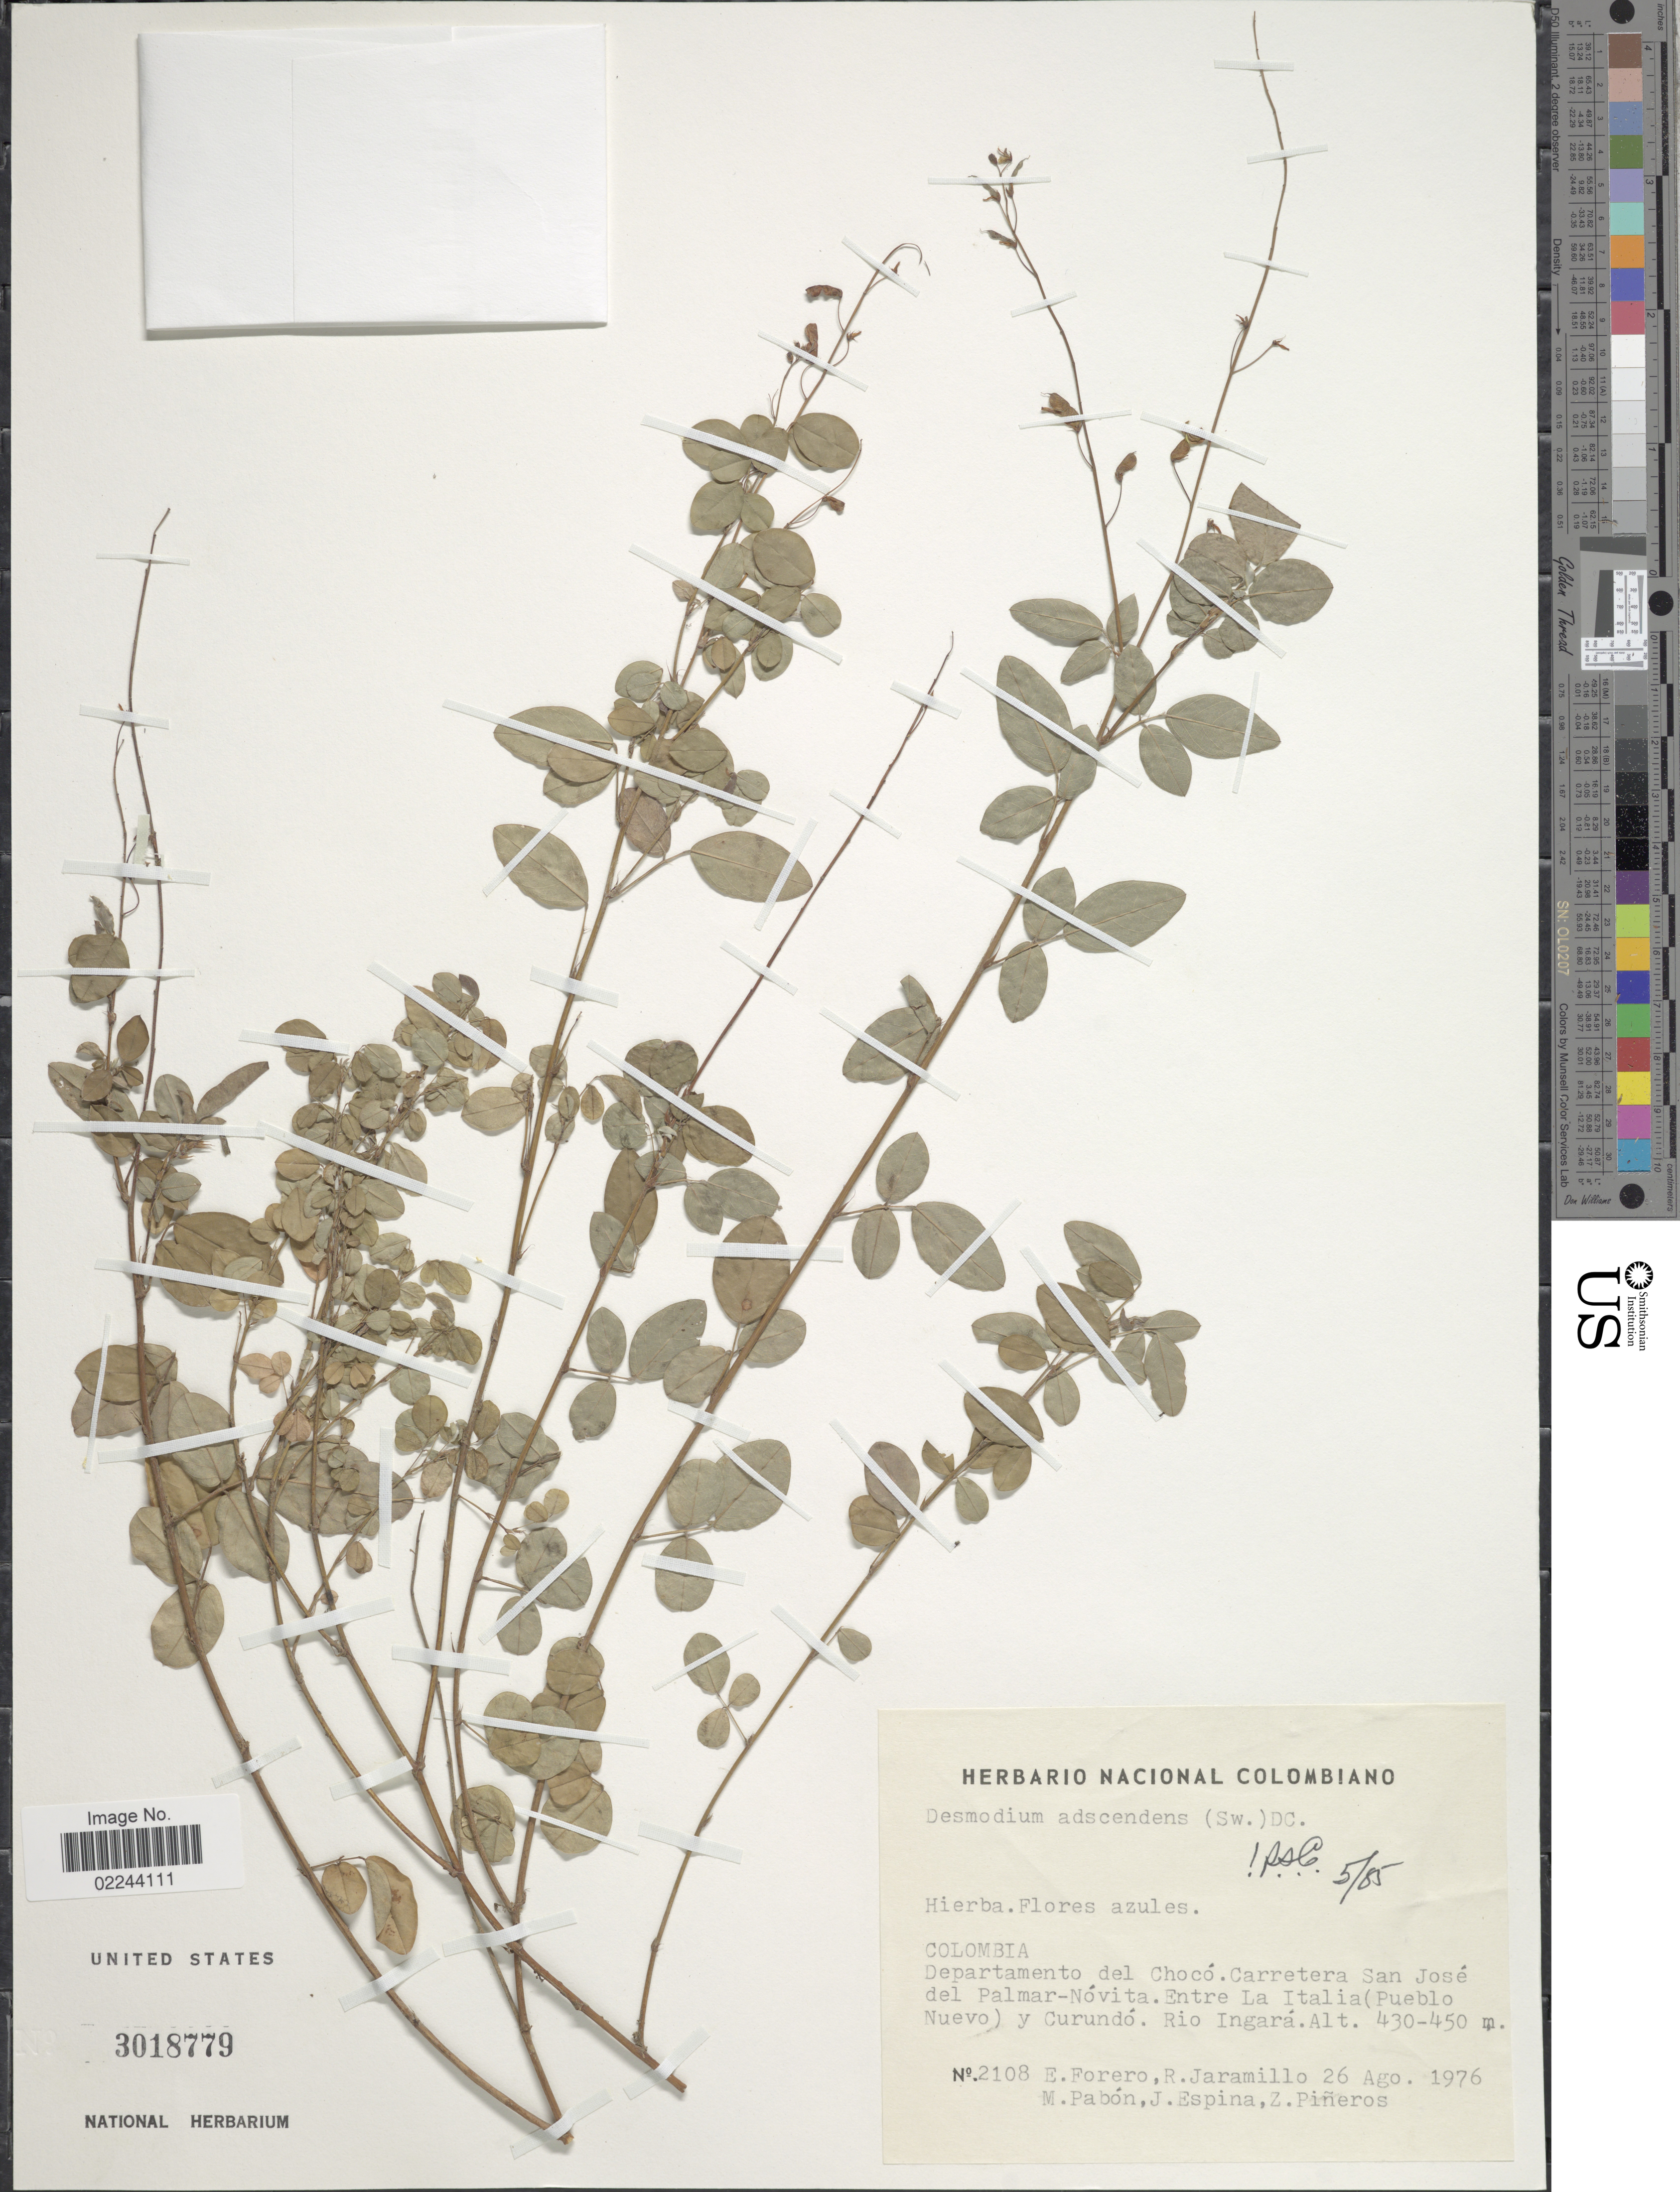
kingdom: Plantae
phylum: Tracheophyta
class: Magnoliopsida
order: Fabales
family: Fabaceae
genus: Grona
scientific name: Grona adscendens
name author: (Sw.) H. Ohashi & K. Ohashi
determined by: Strong, Mark T., (BOT), Smithsonian Institution - National Museum of Natural History (UNITED STATES)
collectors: E. Forero, R. Jaramillo M., M. Pabon, J. Espina & Z. Piñeros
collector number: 2108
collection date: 1976-08-26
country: Colombia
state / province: Chocó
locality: Departamento del Chocó. carretera San José del Palmar-Nóvita. Entre La Italia (Pueblo Nuevo) y Curundó. Rio Ingará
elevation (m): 430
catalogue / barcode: US 3018779